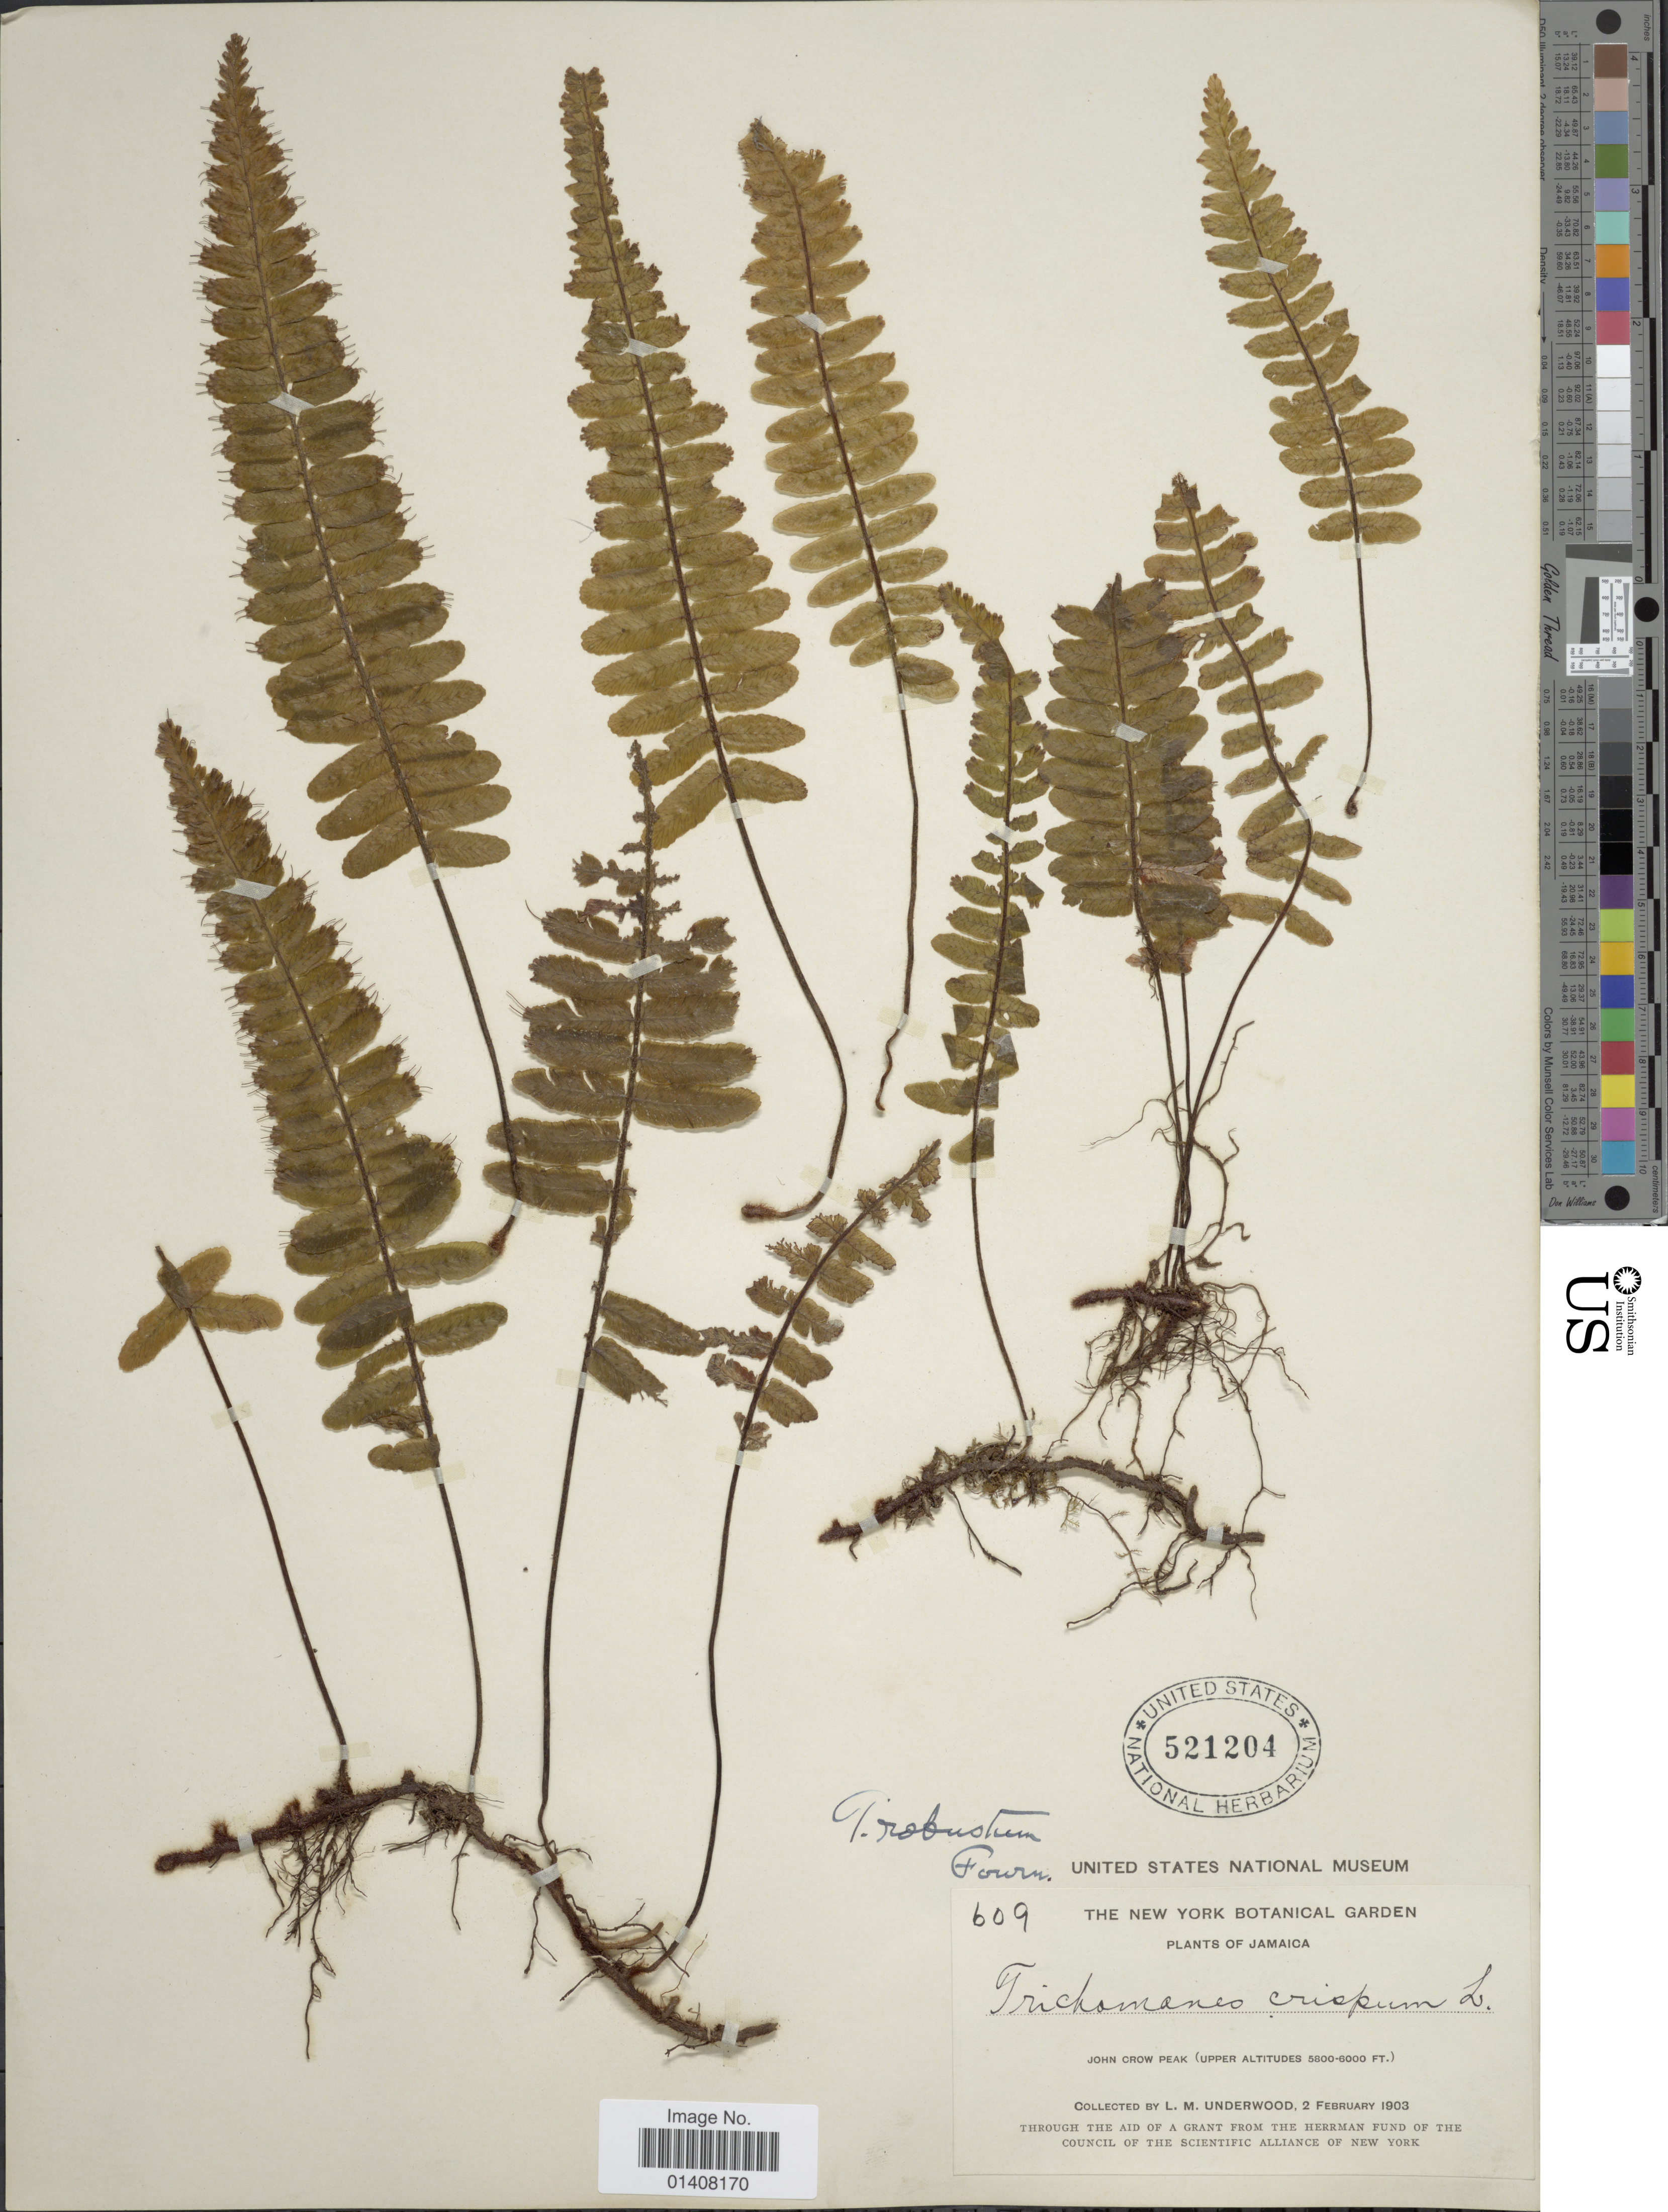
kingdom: Plantae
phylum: Tracheophyta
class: Polypodiopsida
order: Hymenophyllales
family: Hymenophyllaceae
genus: Trichomanes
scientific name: Trichomanes robustum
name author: E. Fourn.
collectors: L. M. Underwood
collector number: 609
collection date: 1903-02-02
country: Jamaica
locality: John row peak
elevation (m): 1768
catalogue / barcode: US 521204